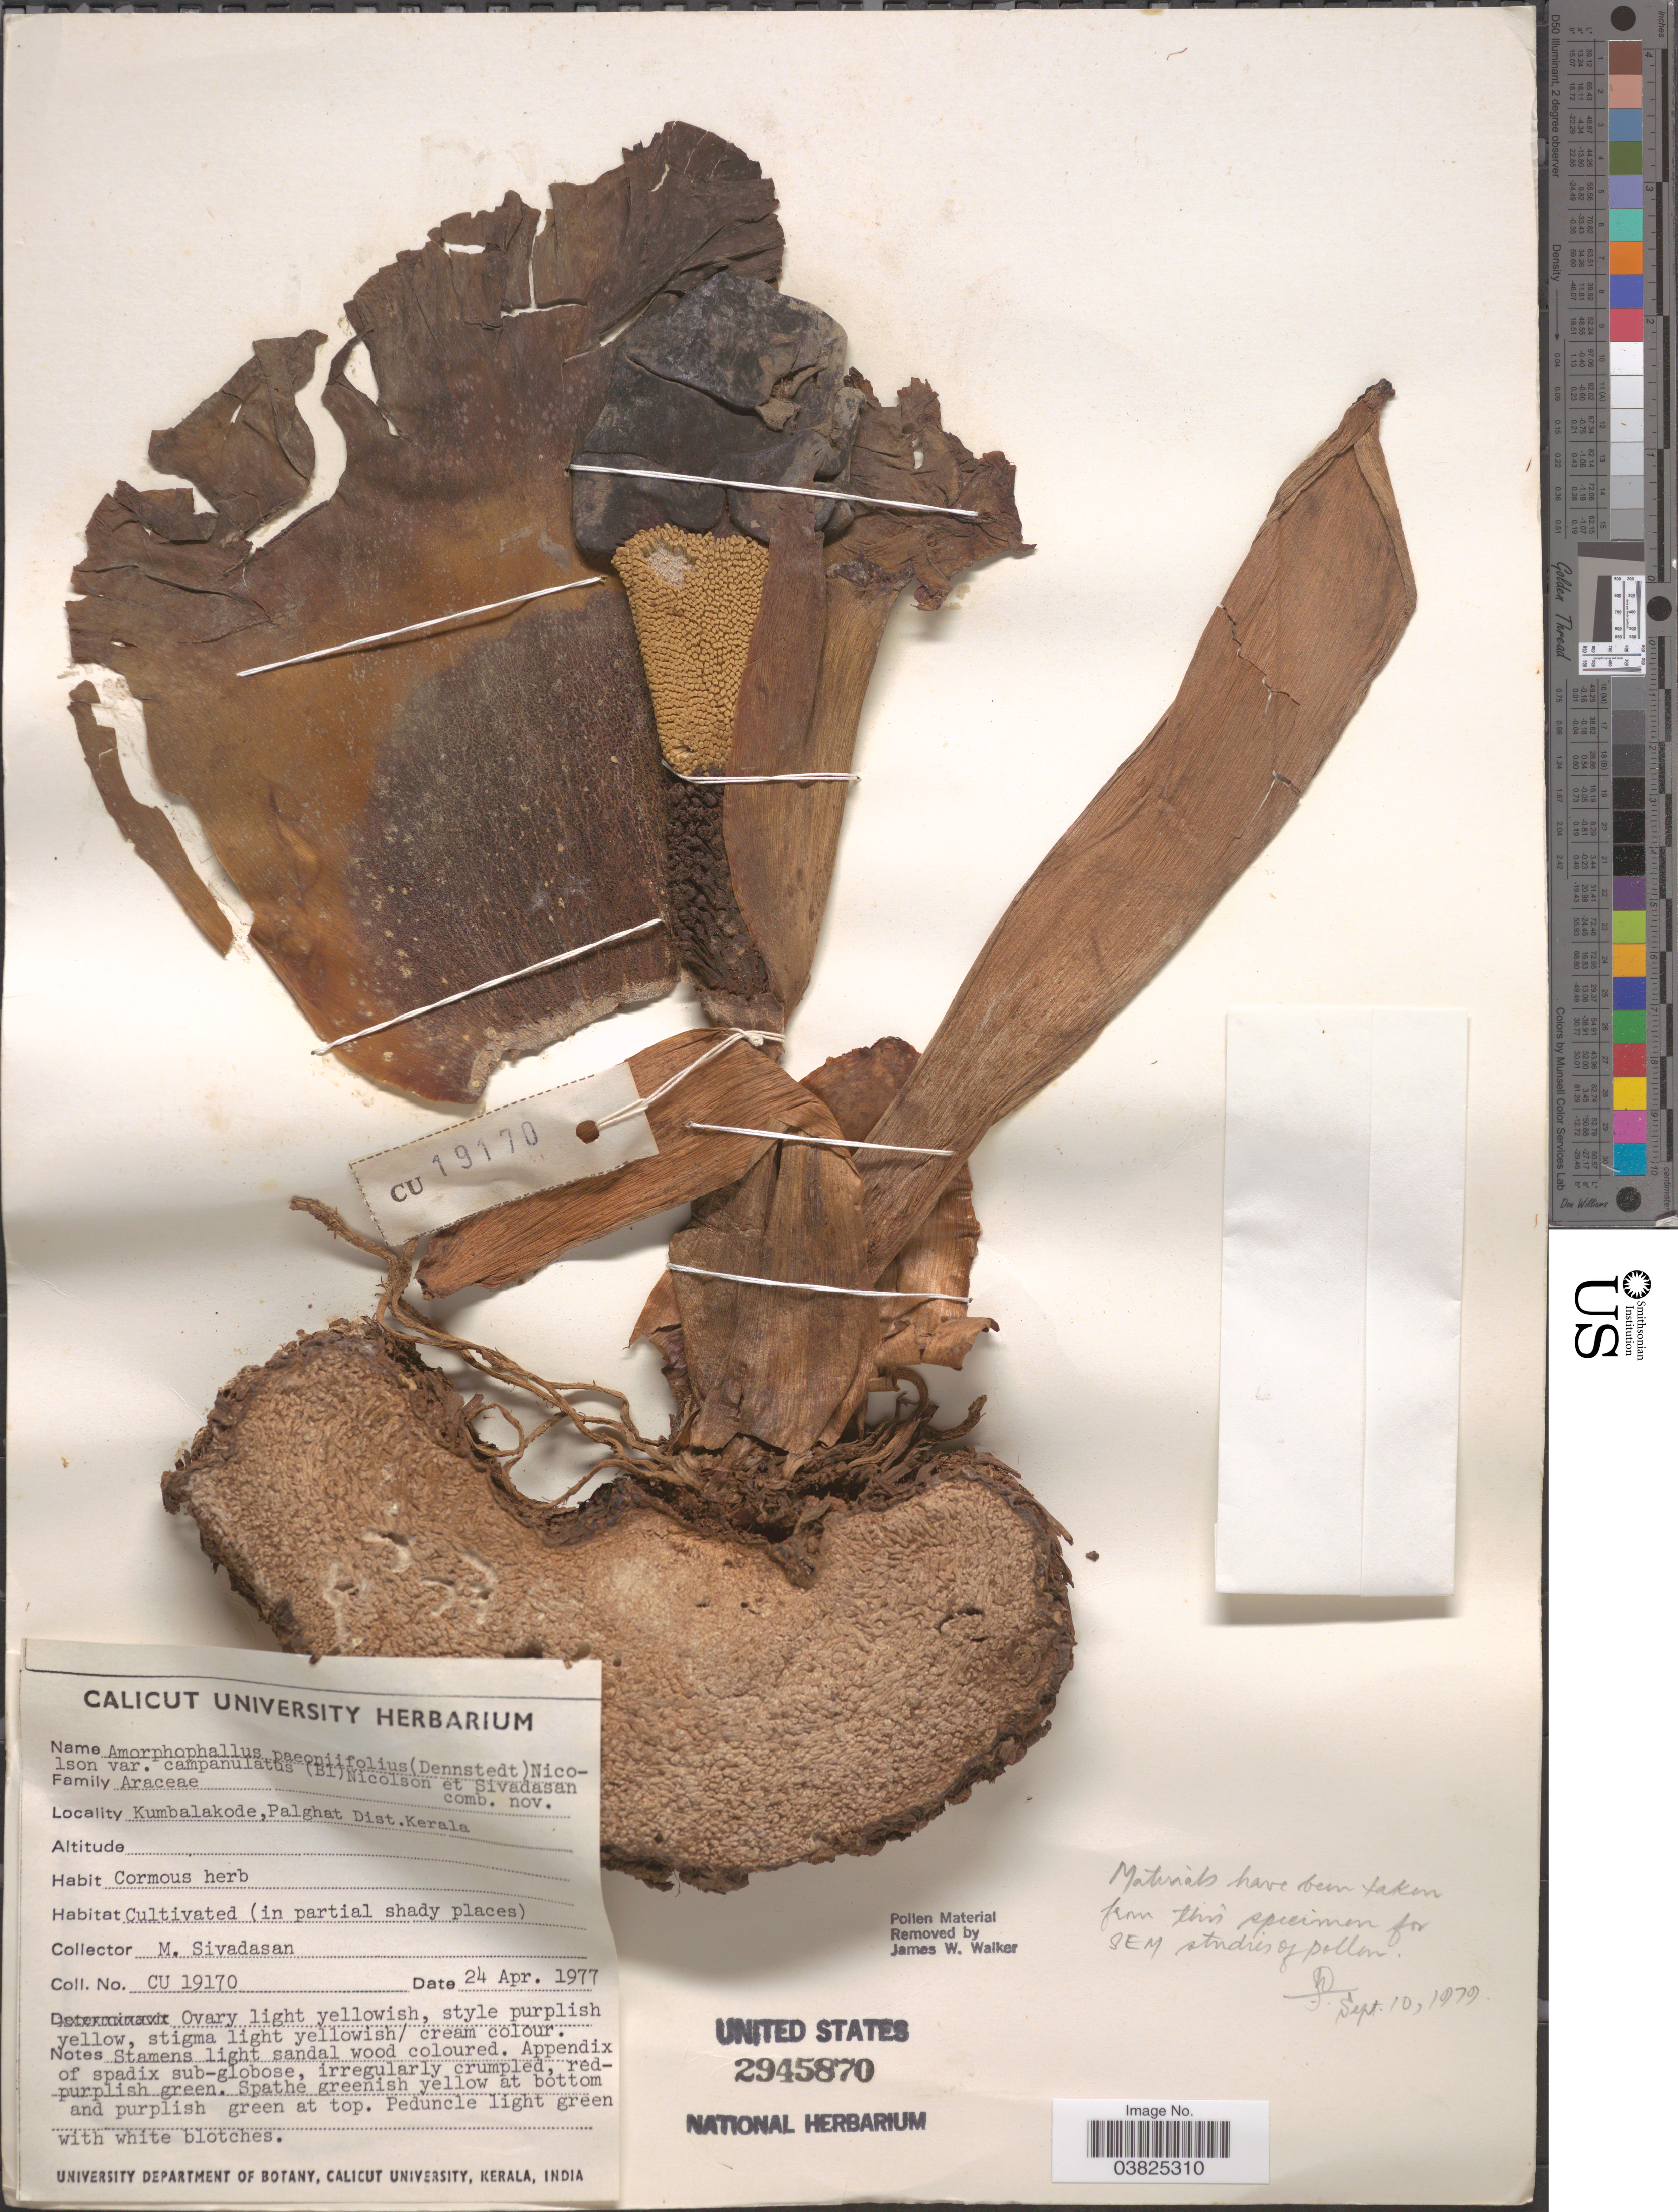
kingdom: Plantae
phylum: Tracheophyta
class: Liliopsida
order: Alismatales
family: Araceae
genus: Amorphophallus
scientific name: Amorphophallus paeoniifolius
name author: (Dennst.) Nicolson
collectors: M. Sivadasan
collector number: CU 19170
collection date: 1977-04-24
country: India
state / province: Kerala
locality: Kumbalakode, Palghat Dist.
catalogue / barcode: US 2945870